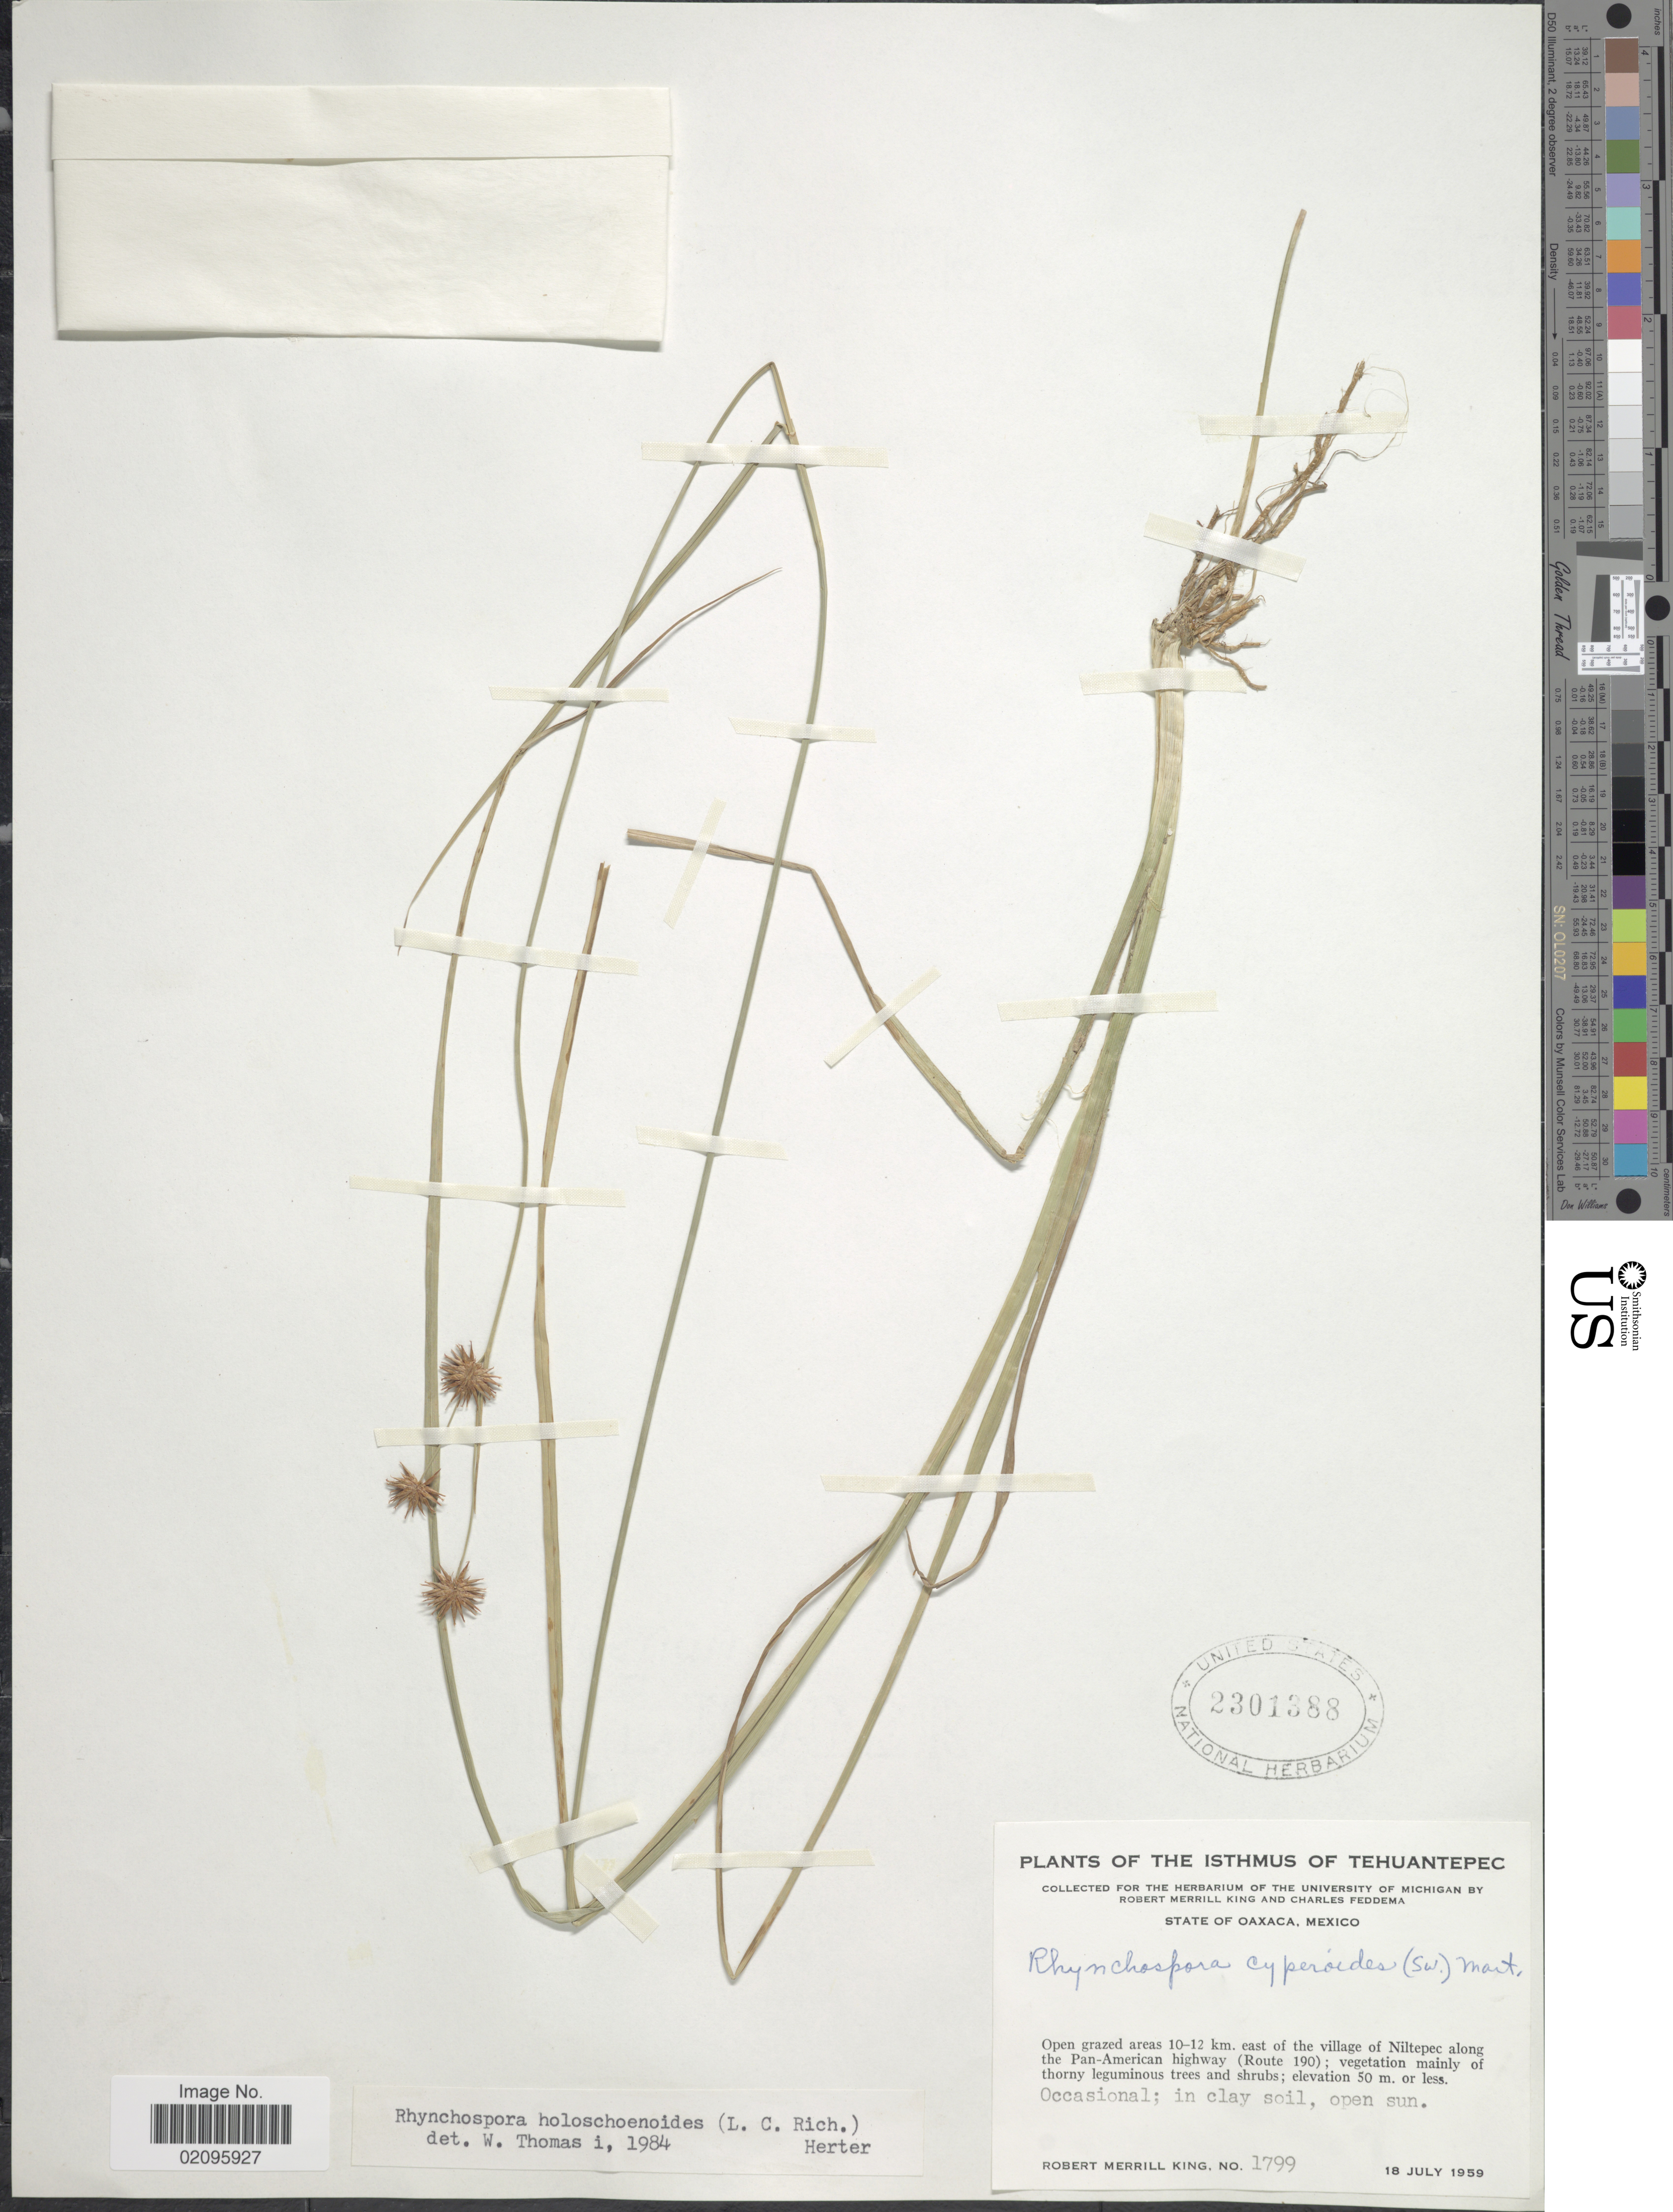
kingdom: Plantae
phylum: Tracheophyta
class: Liliopsida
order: Poales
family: Cyperaceae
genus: Rhynchospora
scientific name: Rhynchospora holoschoenoides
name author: (Rich.) Herter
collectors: R. M. King & C. Feddema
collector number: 1799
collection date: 1959-07-18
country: Mexico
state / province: Oaxaca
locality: The Isthmus of Tehuantepec, 10-12 km. east of the village of Niltepec along the Pan-American highway (Route 190).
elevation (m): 50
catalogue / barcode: US 2301388